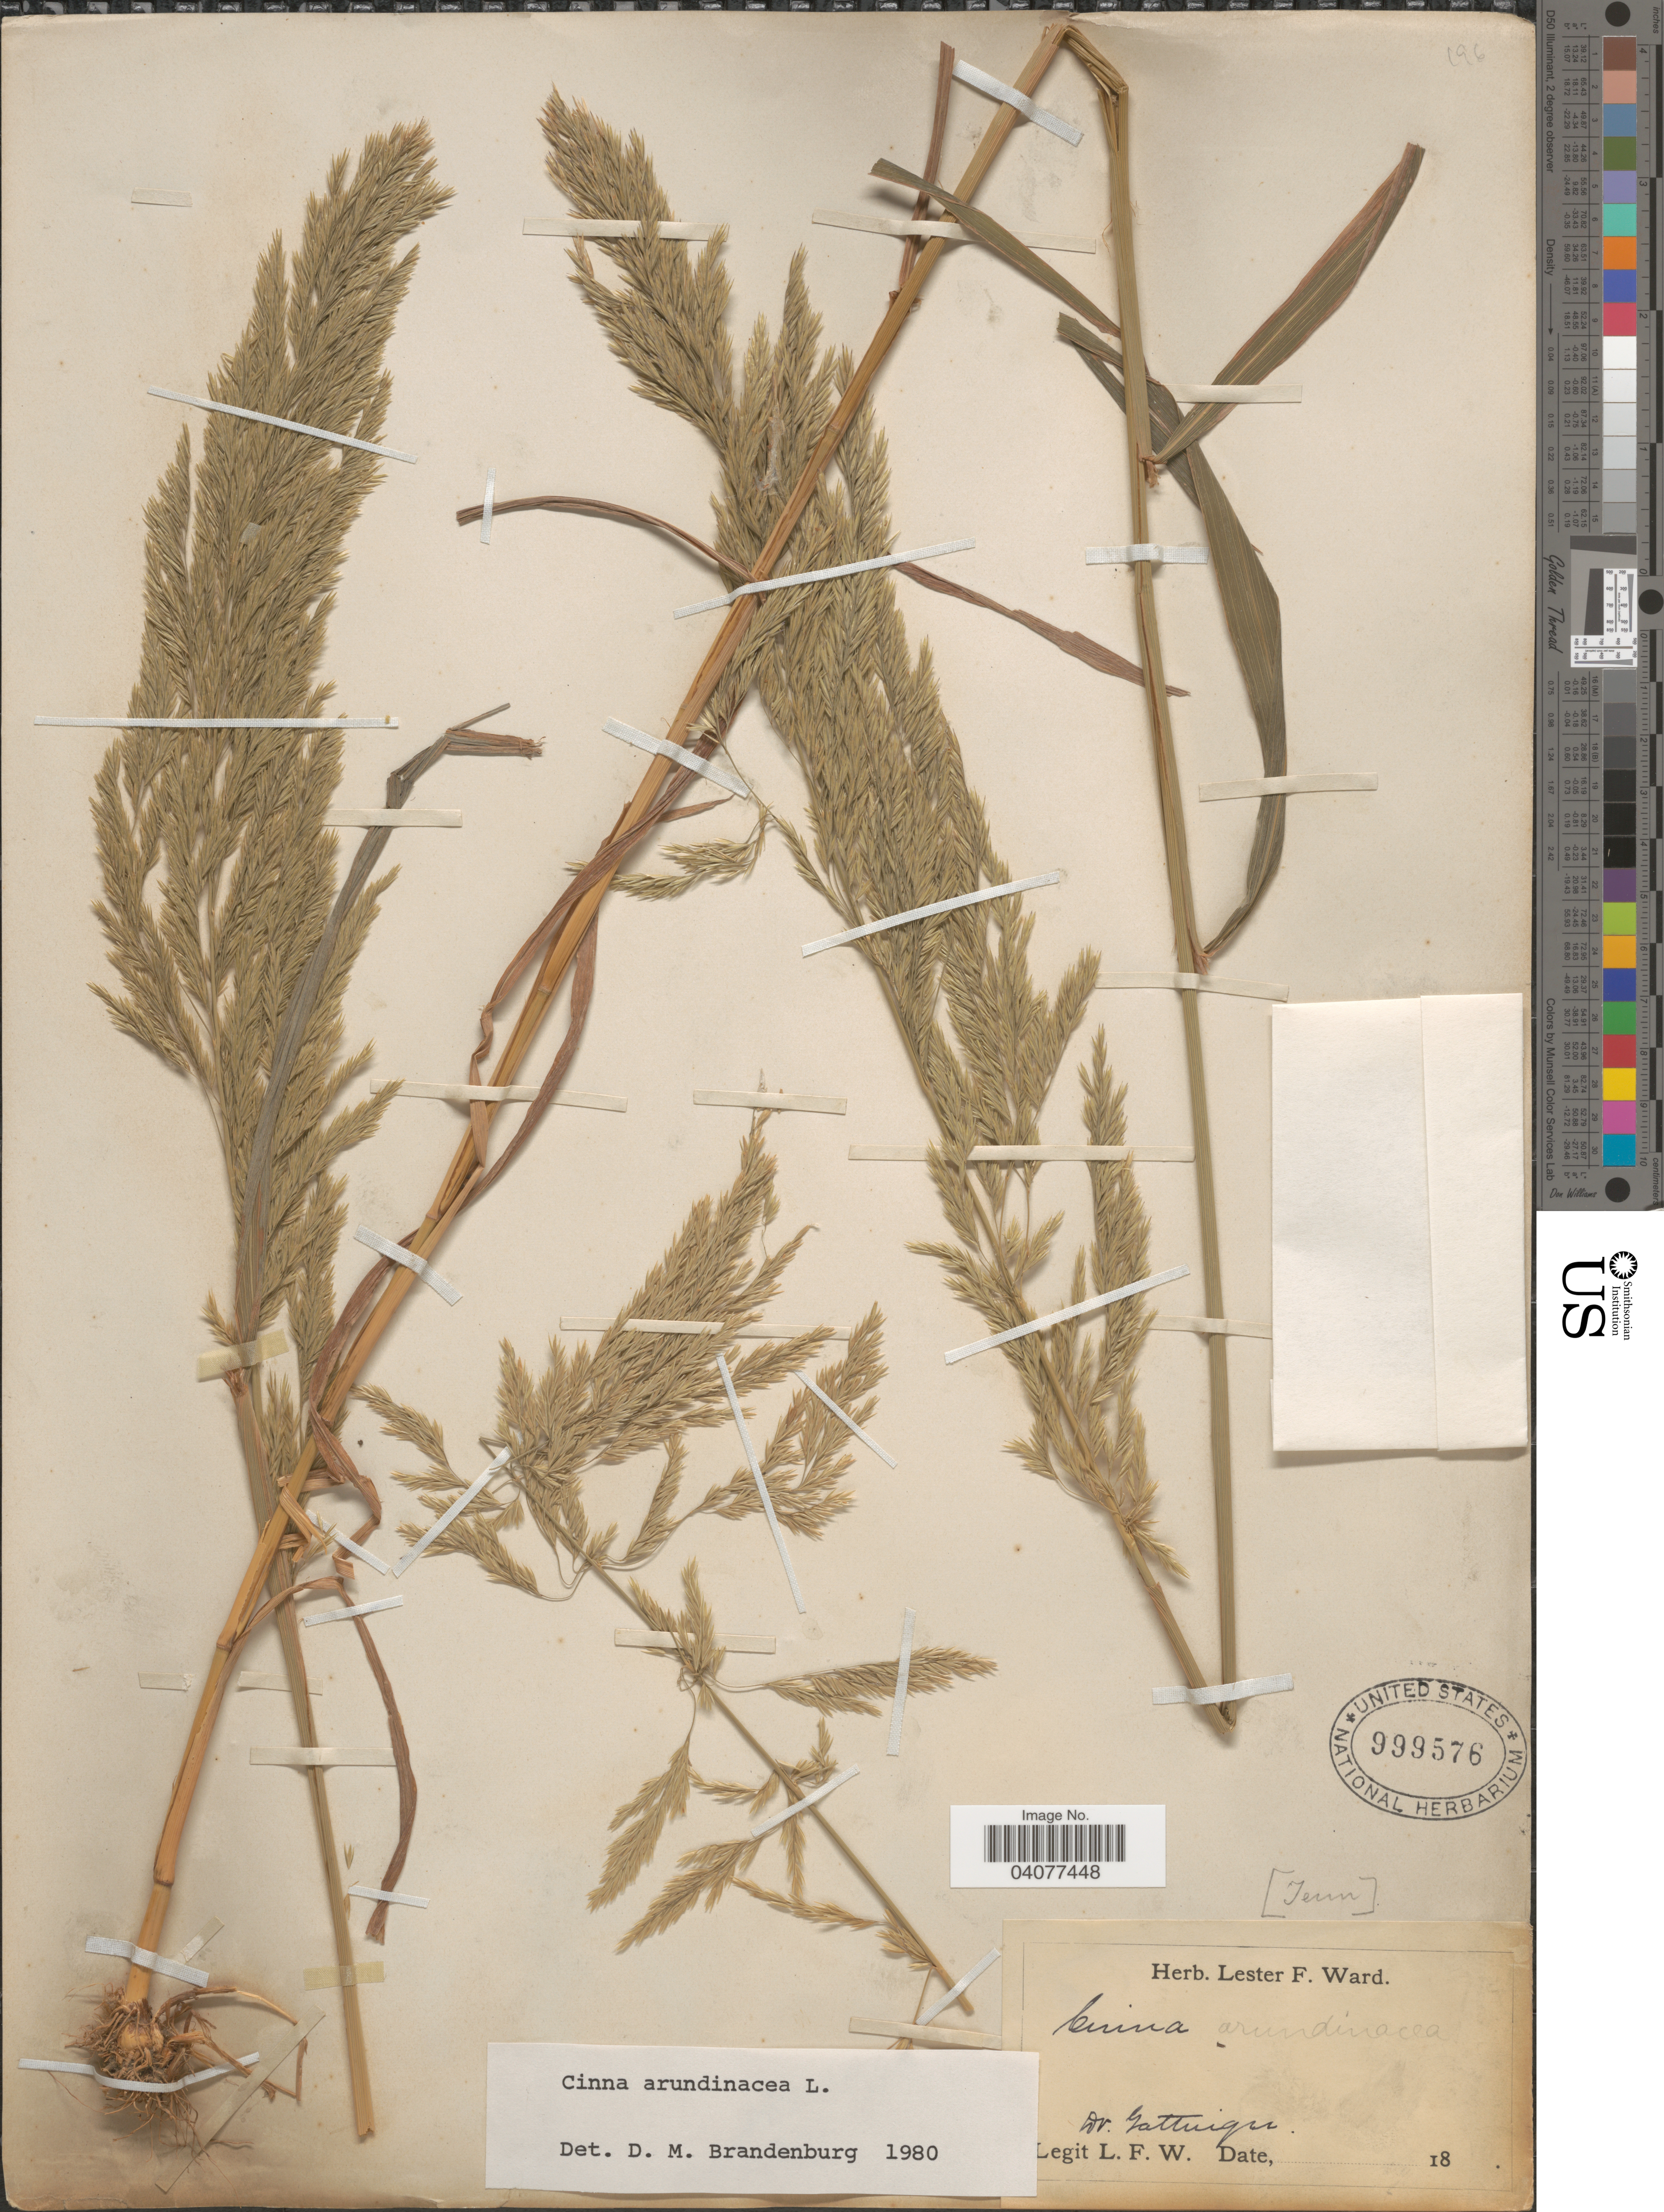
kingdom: Plantae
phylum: Tracheophyta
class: Liliopsida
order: Poales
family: Poaceae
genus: Cinna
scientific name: Cinna arundinacea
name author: L.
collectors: Gattinger & L. F. Ward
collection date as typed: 18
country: United States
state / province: Tennessee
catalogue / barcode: US 999576